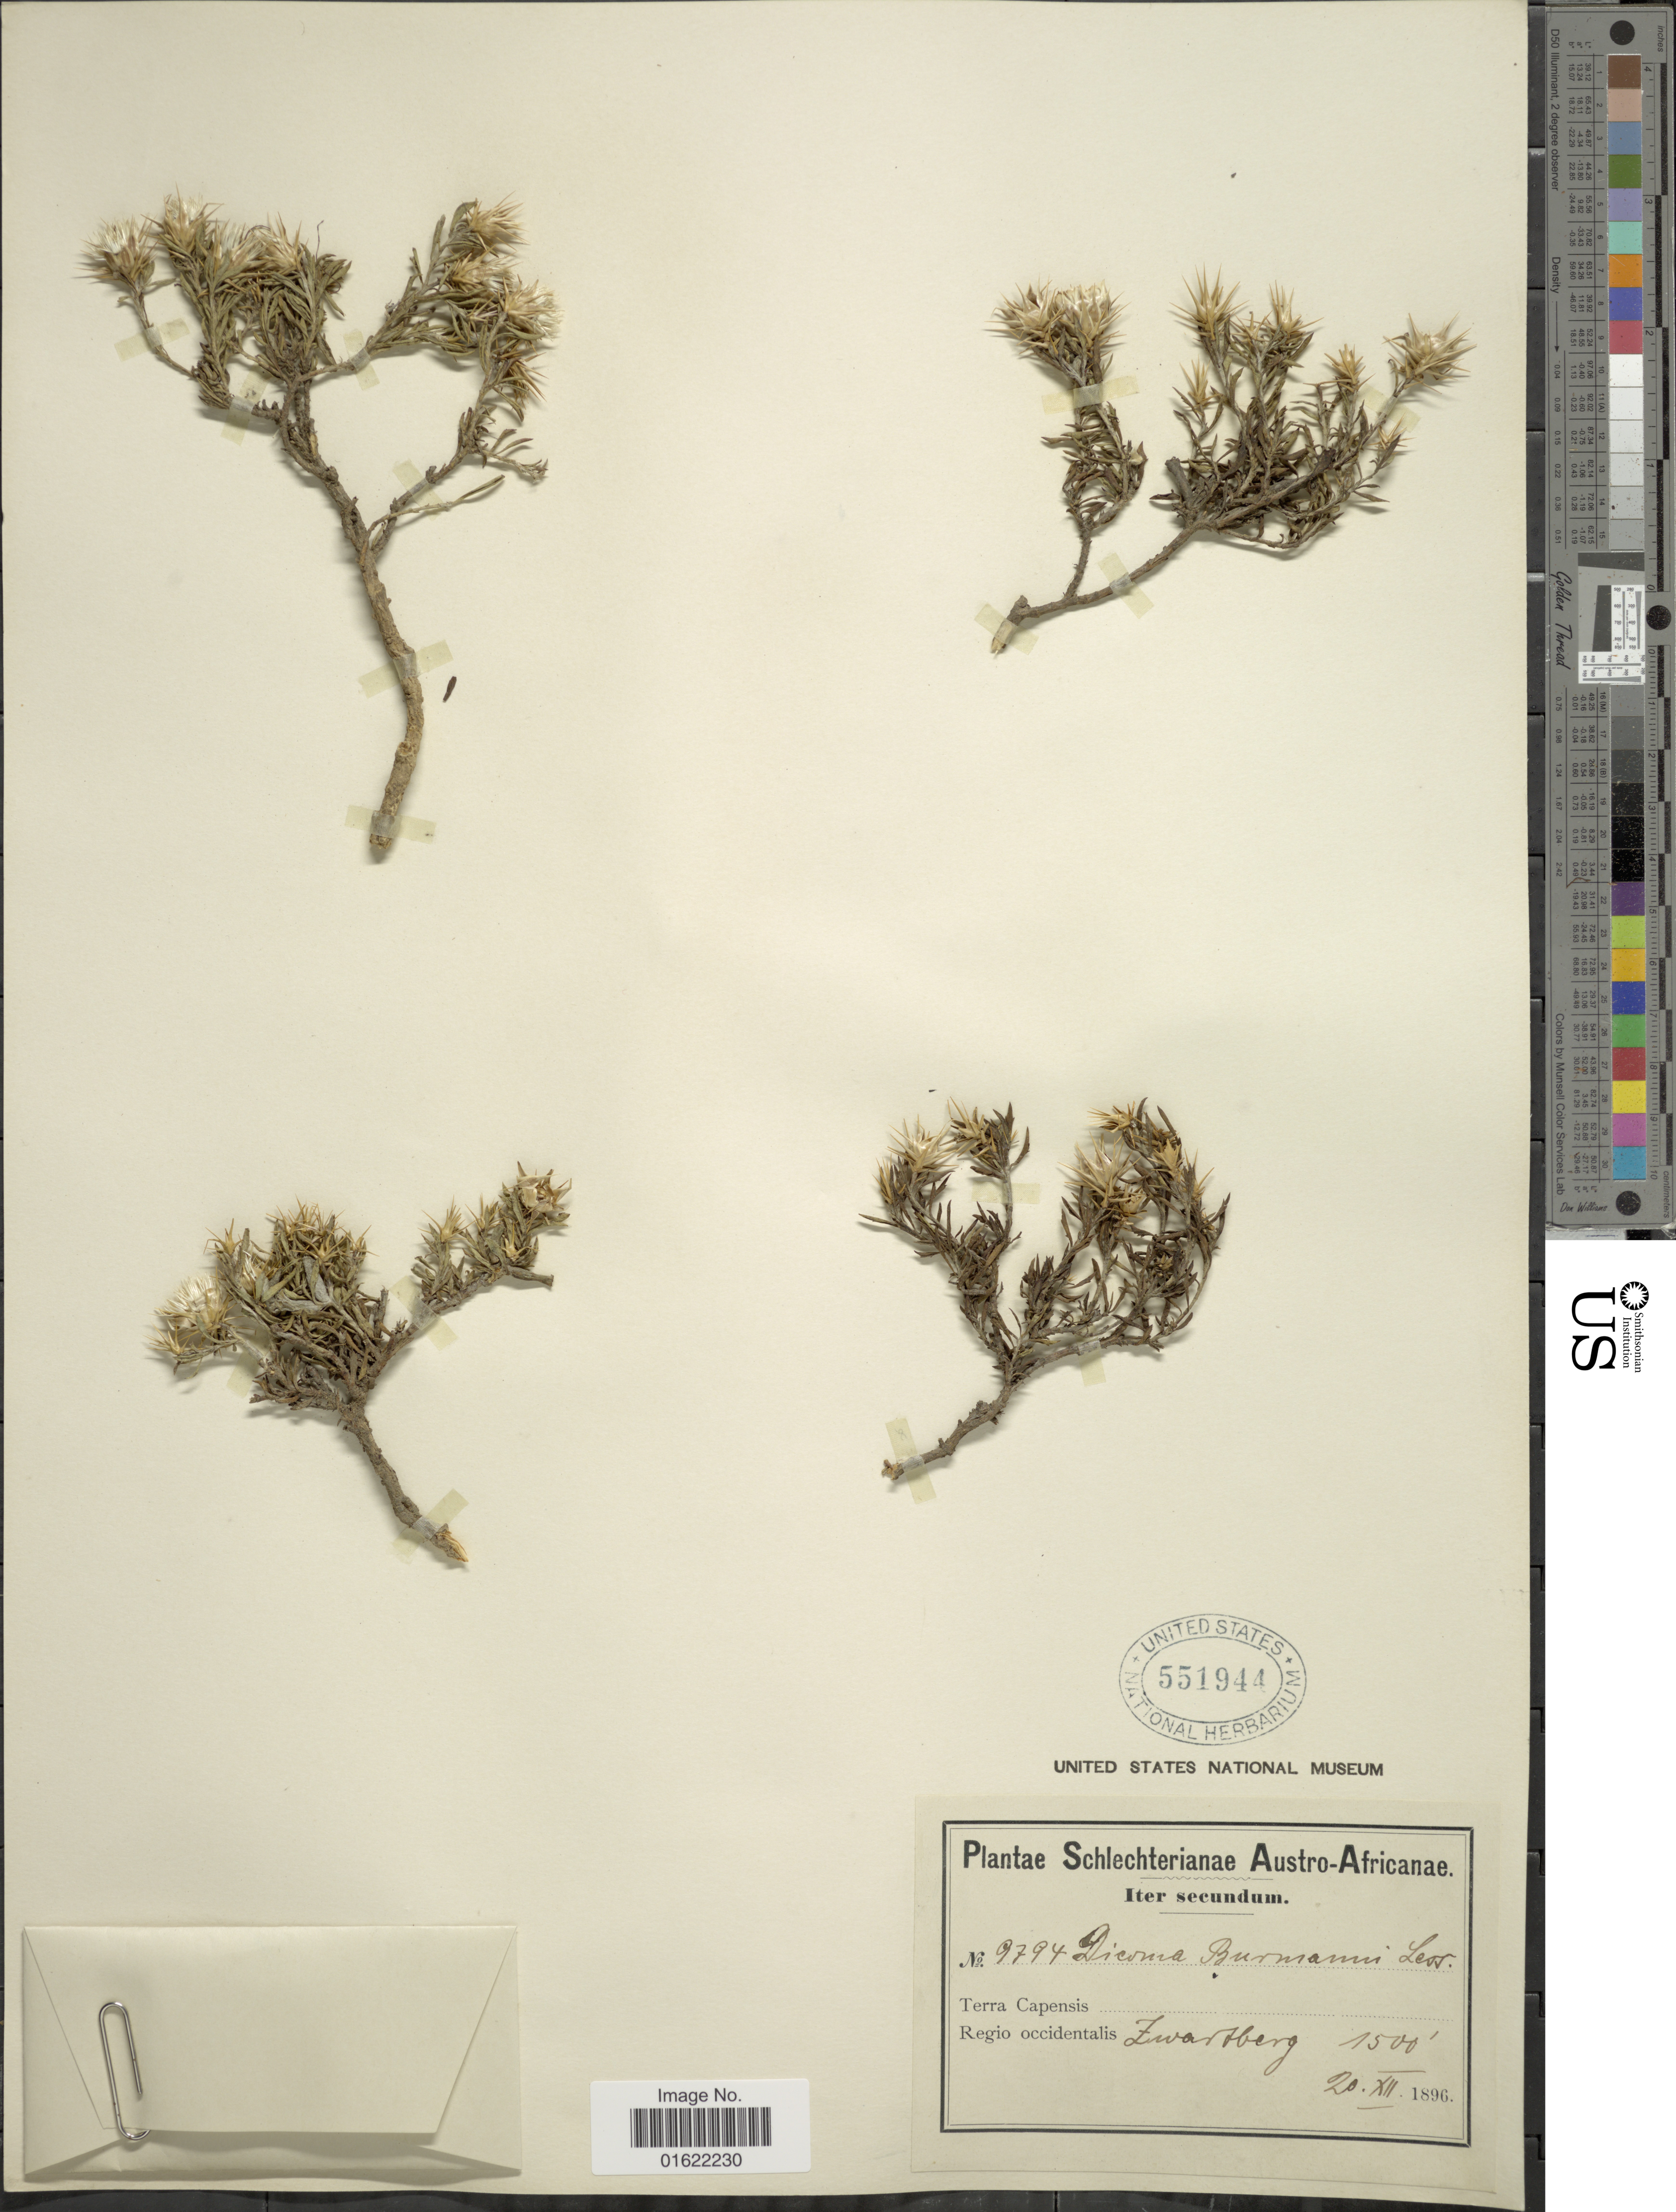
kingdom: Plantae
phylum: Tracheophyta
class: Magnoliopsida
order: Asterales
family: Asteraceae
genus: Macledium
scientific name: Macledium spinosum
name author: (L.) S. Ortiz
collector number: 9794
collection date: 1896-12-20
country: Germany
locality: Regio occidentalis. Waldberg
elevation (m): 457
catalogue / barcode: US 551944